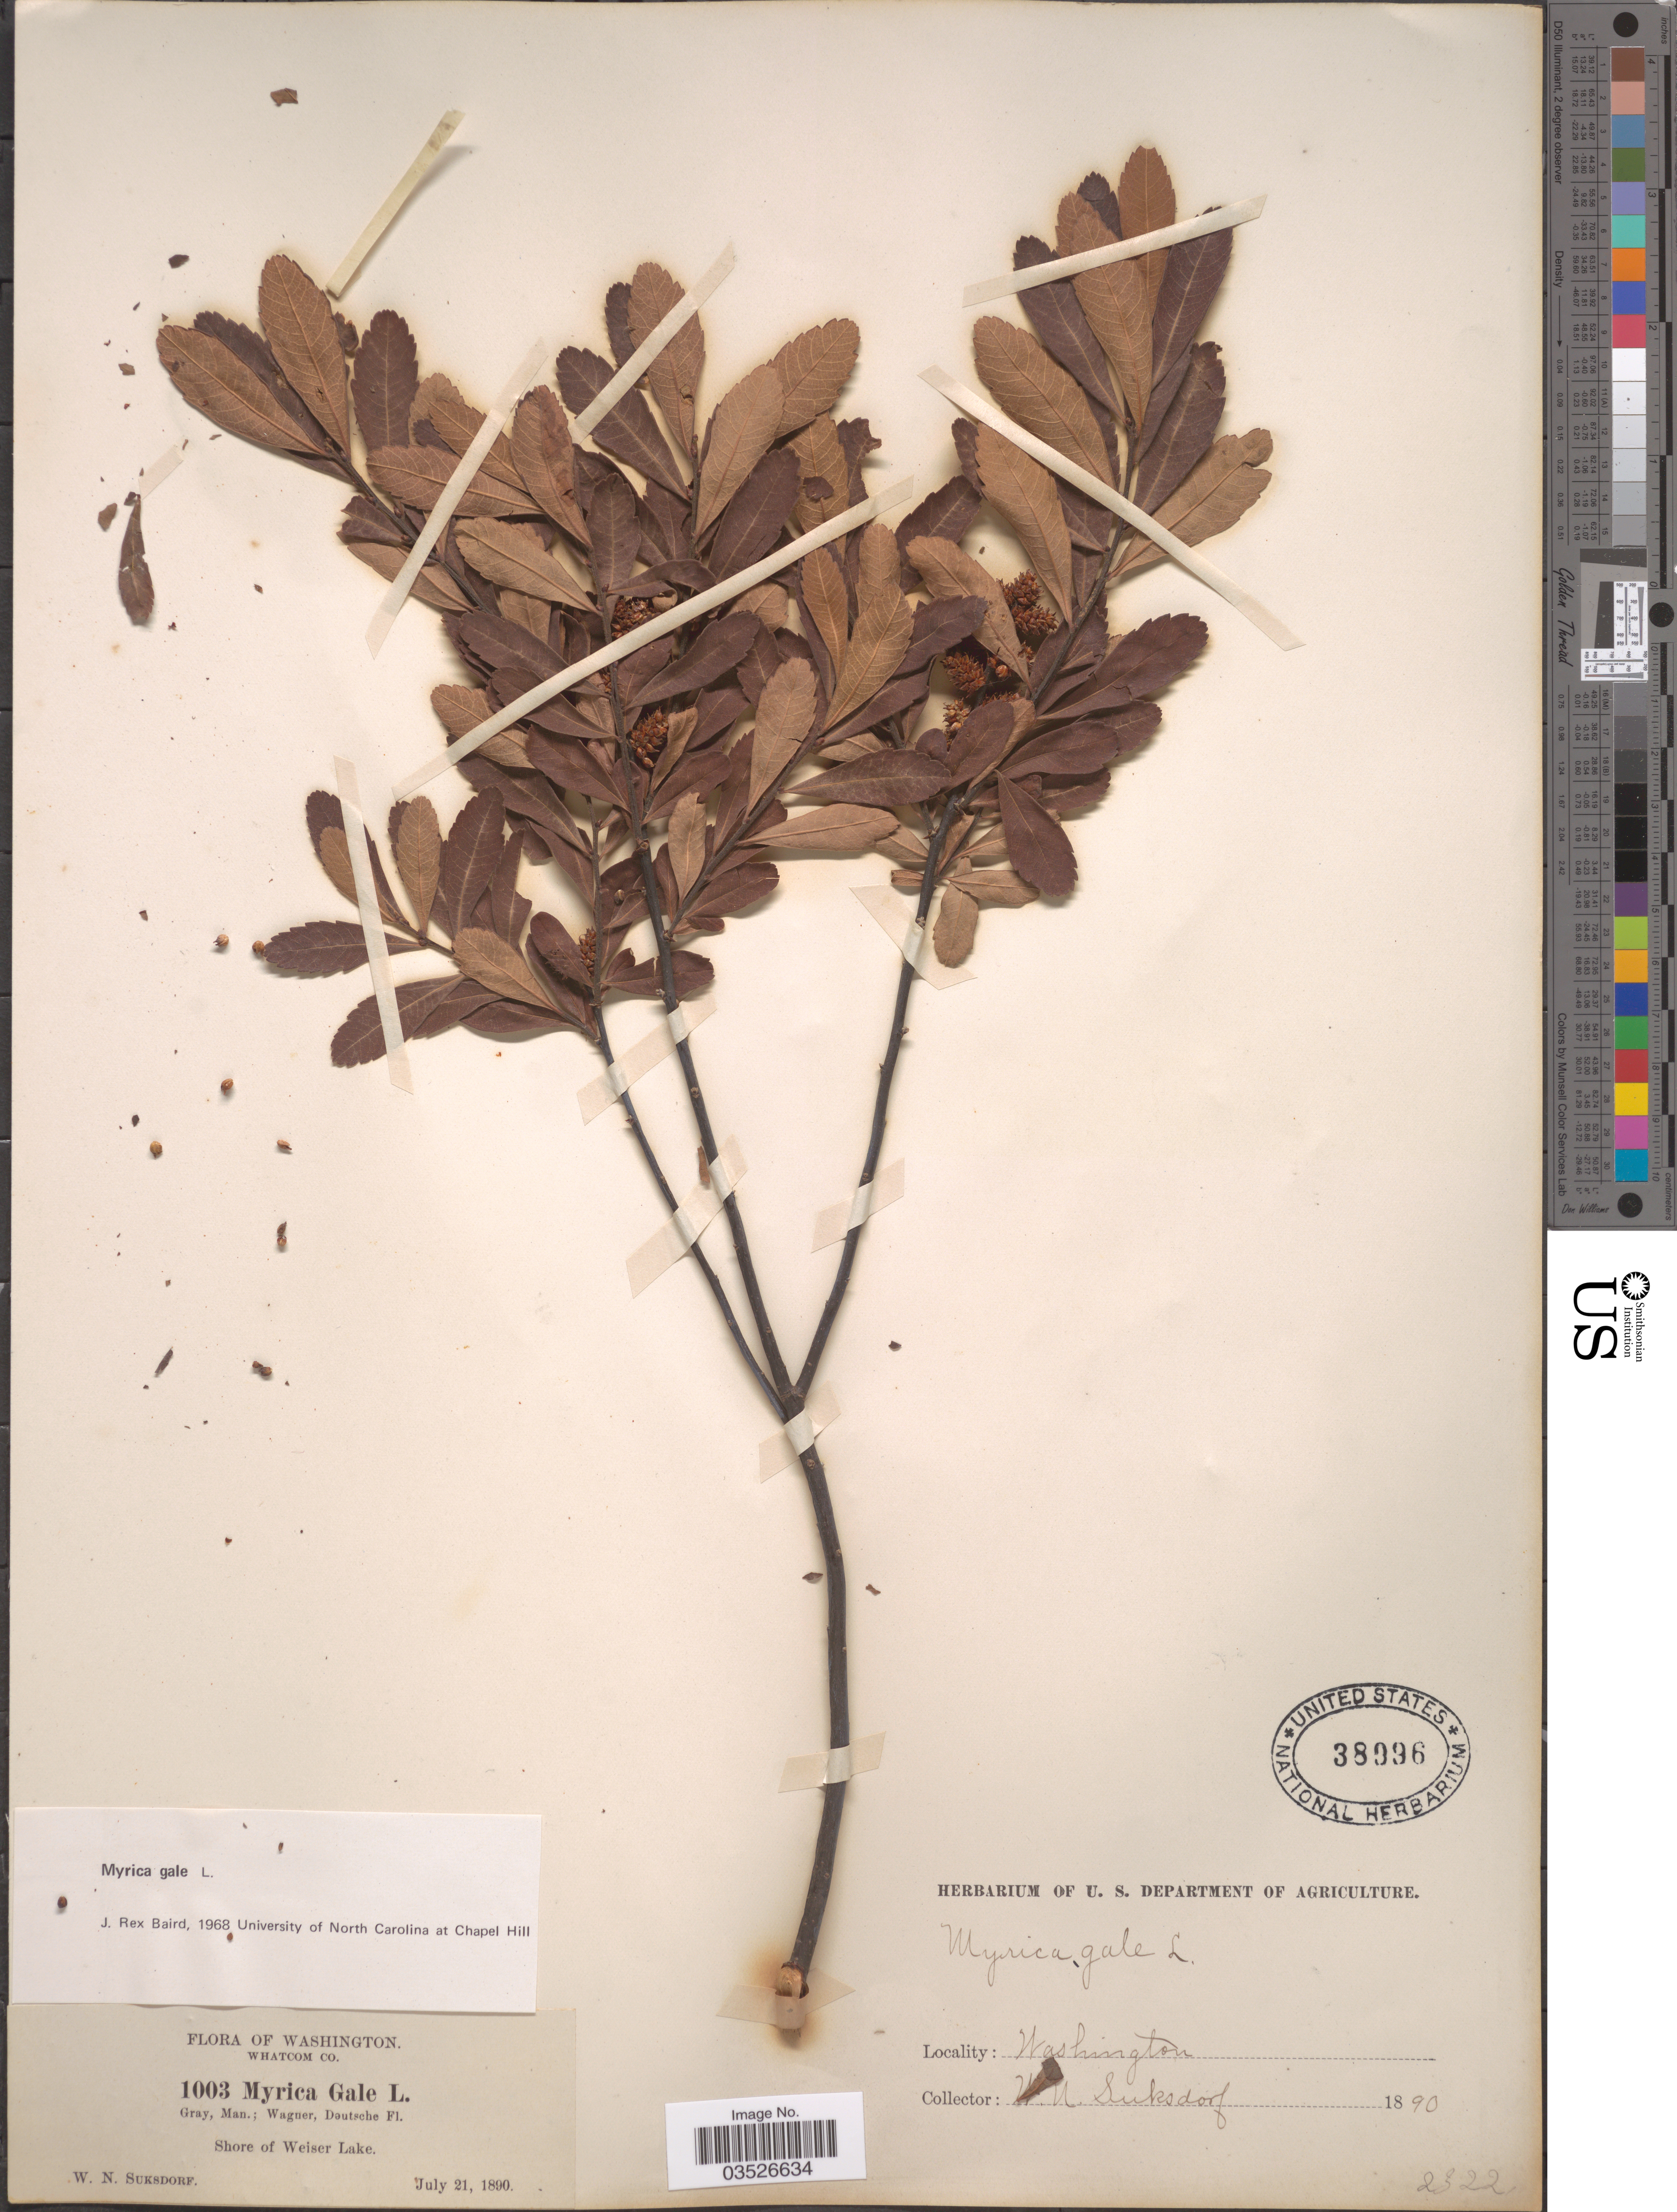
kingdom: Plantae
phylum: Tracheophyta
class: Magnoliopsida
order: Fagales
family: Myricaceae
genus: Myrica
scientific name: Myrica gale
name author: L.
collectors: W. N. Suksdorf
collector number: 1003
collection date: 1890-07-21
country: United States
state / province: Washington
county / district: Whatcom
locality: Whatcom Co. Shore of Weiser Lake.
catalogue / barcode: US 38096